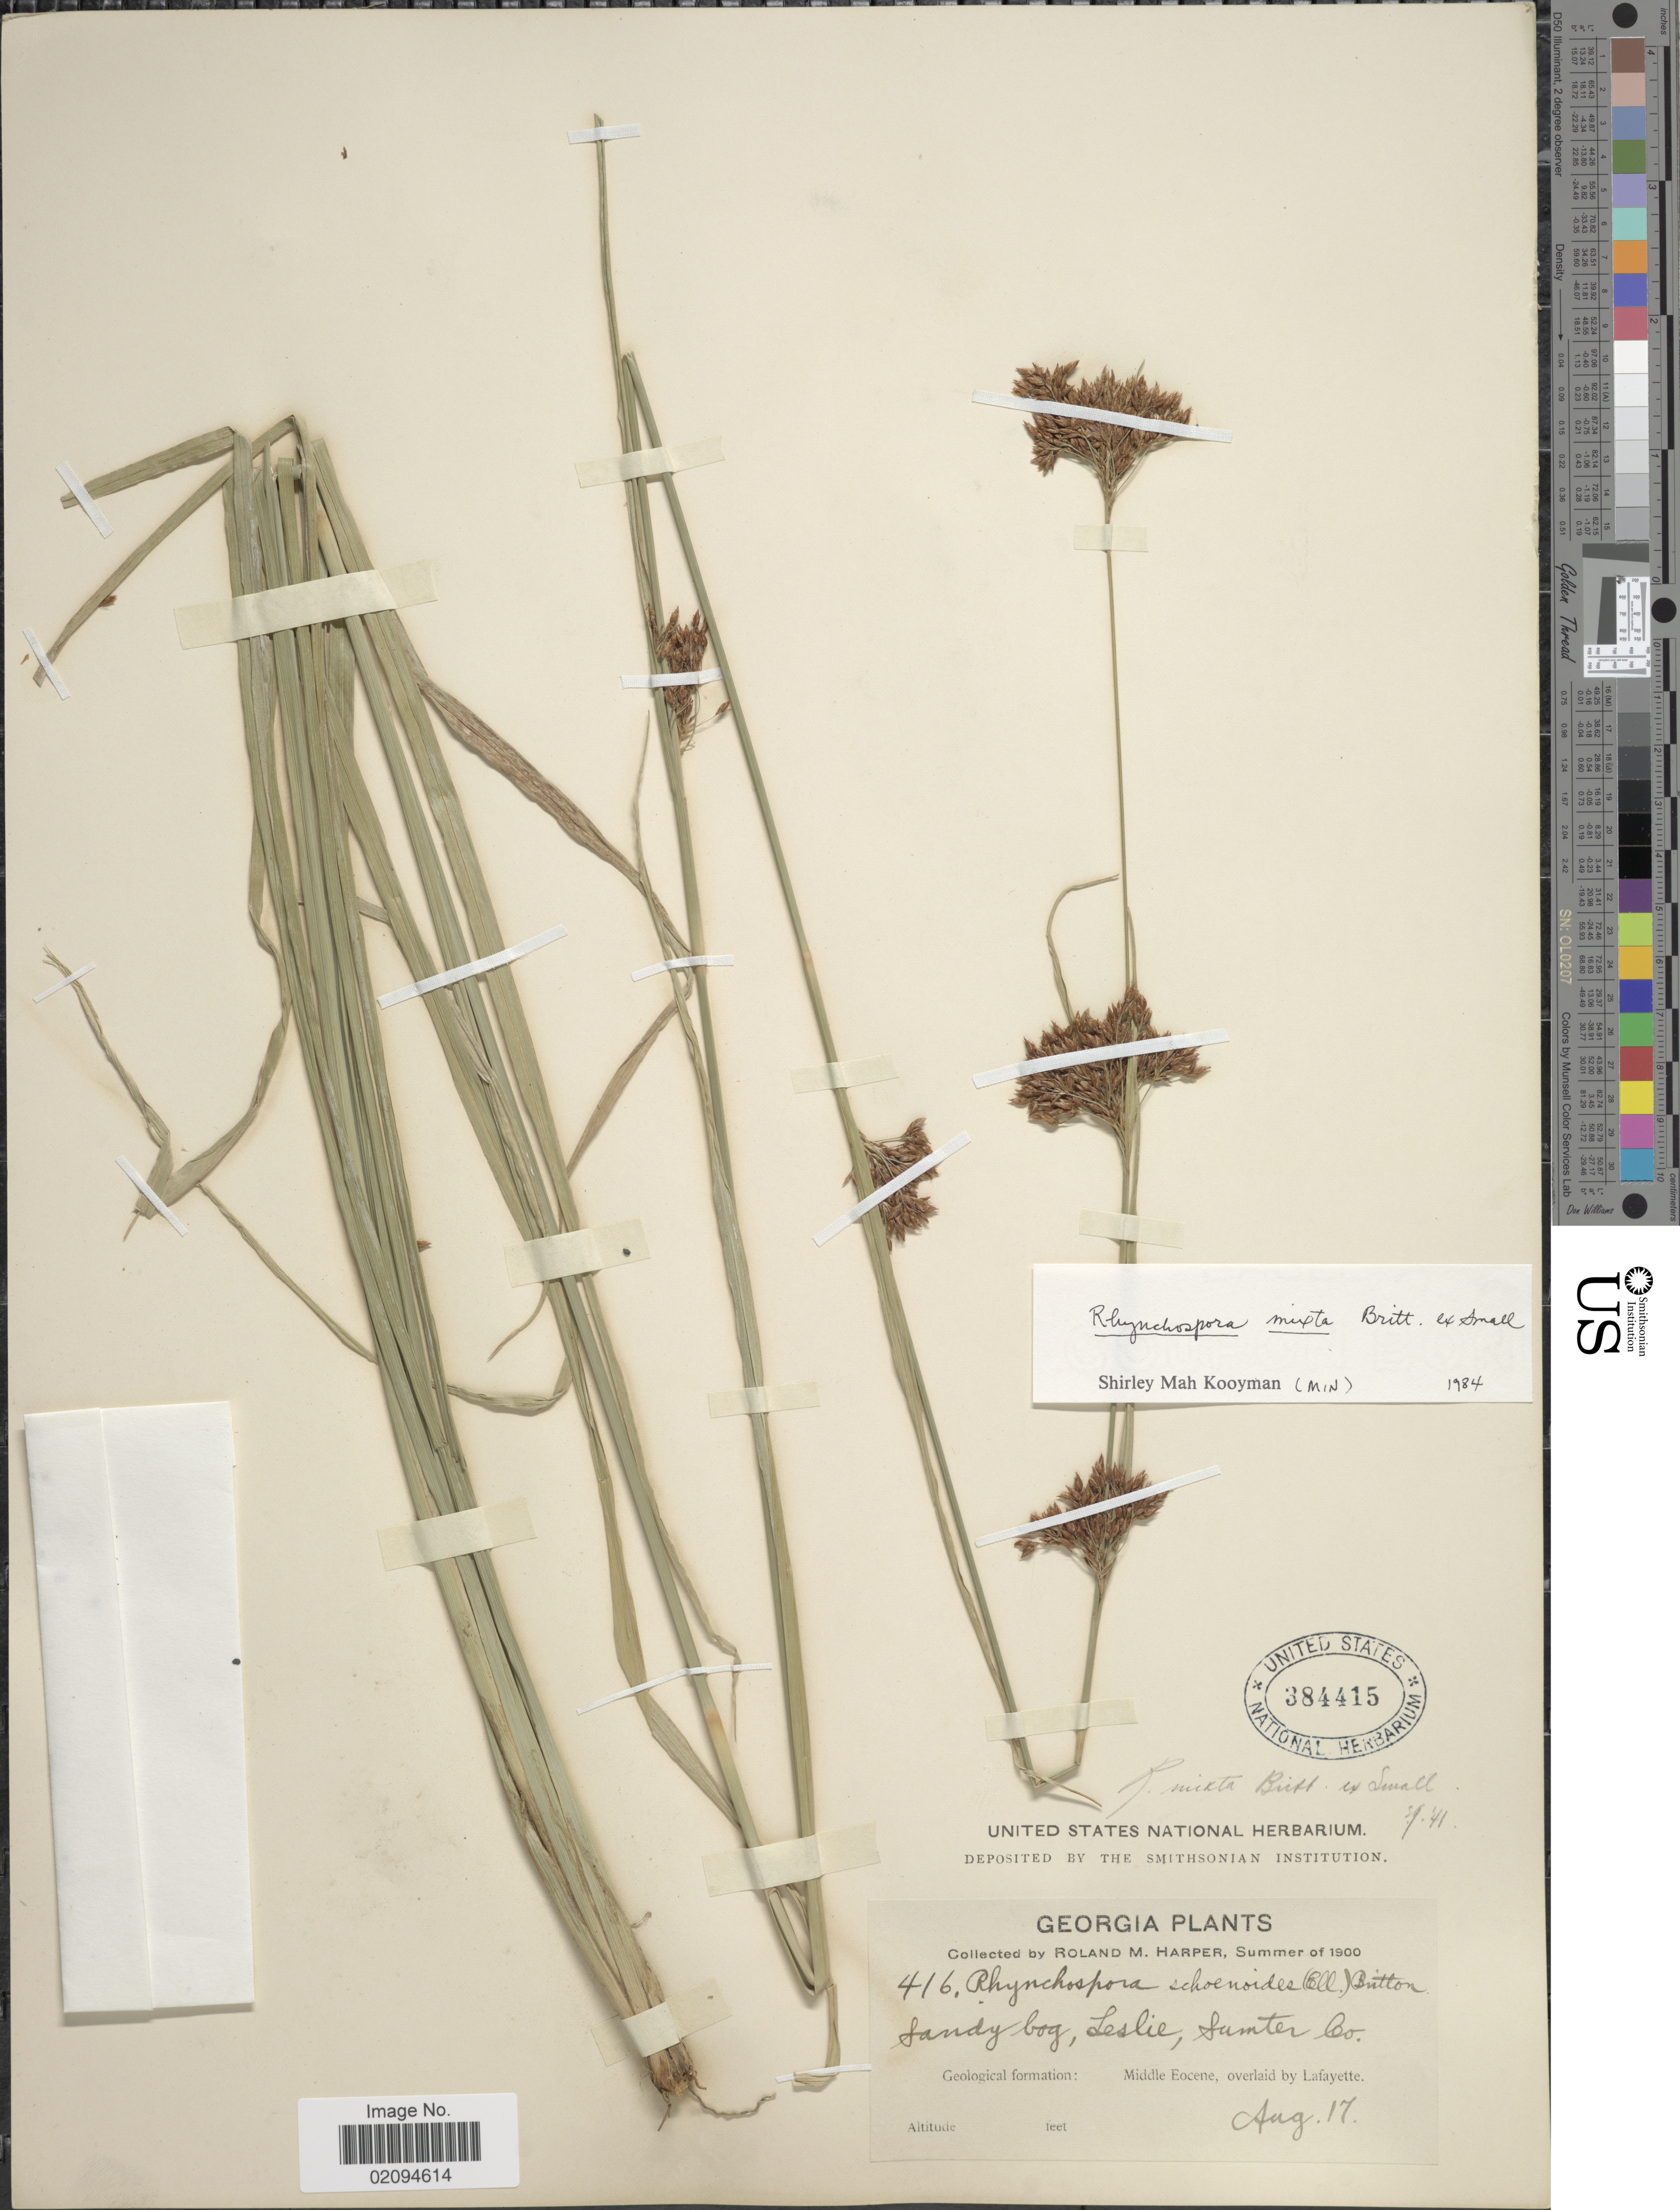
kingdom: Plantae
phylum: Tracheophyta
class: Liliopsida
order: Poales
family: Cyperaceae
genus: Rhynchospora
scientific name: Rhynchospora mixta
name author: Britton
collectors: R. M. Harper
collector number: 416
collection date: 1900-08-17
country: United States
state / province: Georgia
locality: Leslie, Sumter Co. Geological formation: Middle Eocene, overlaid by Lafayette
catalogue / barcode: US 384415